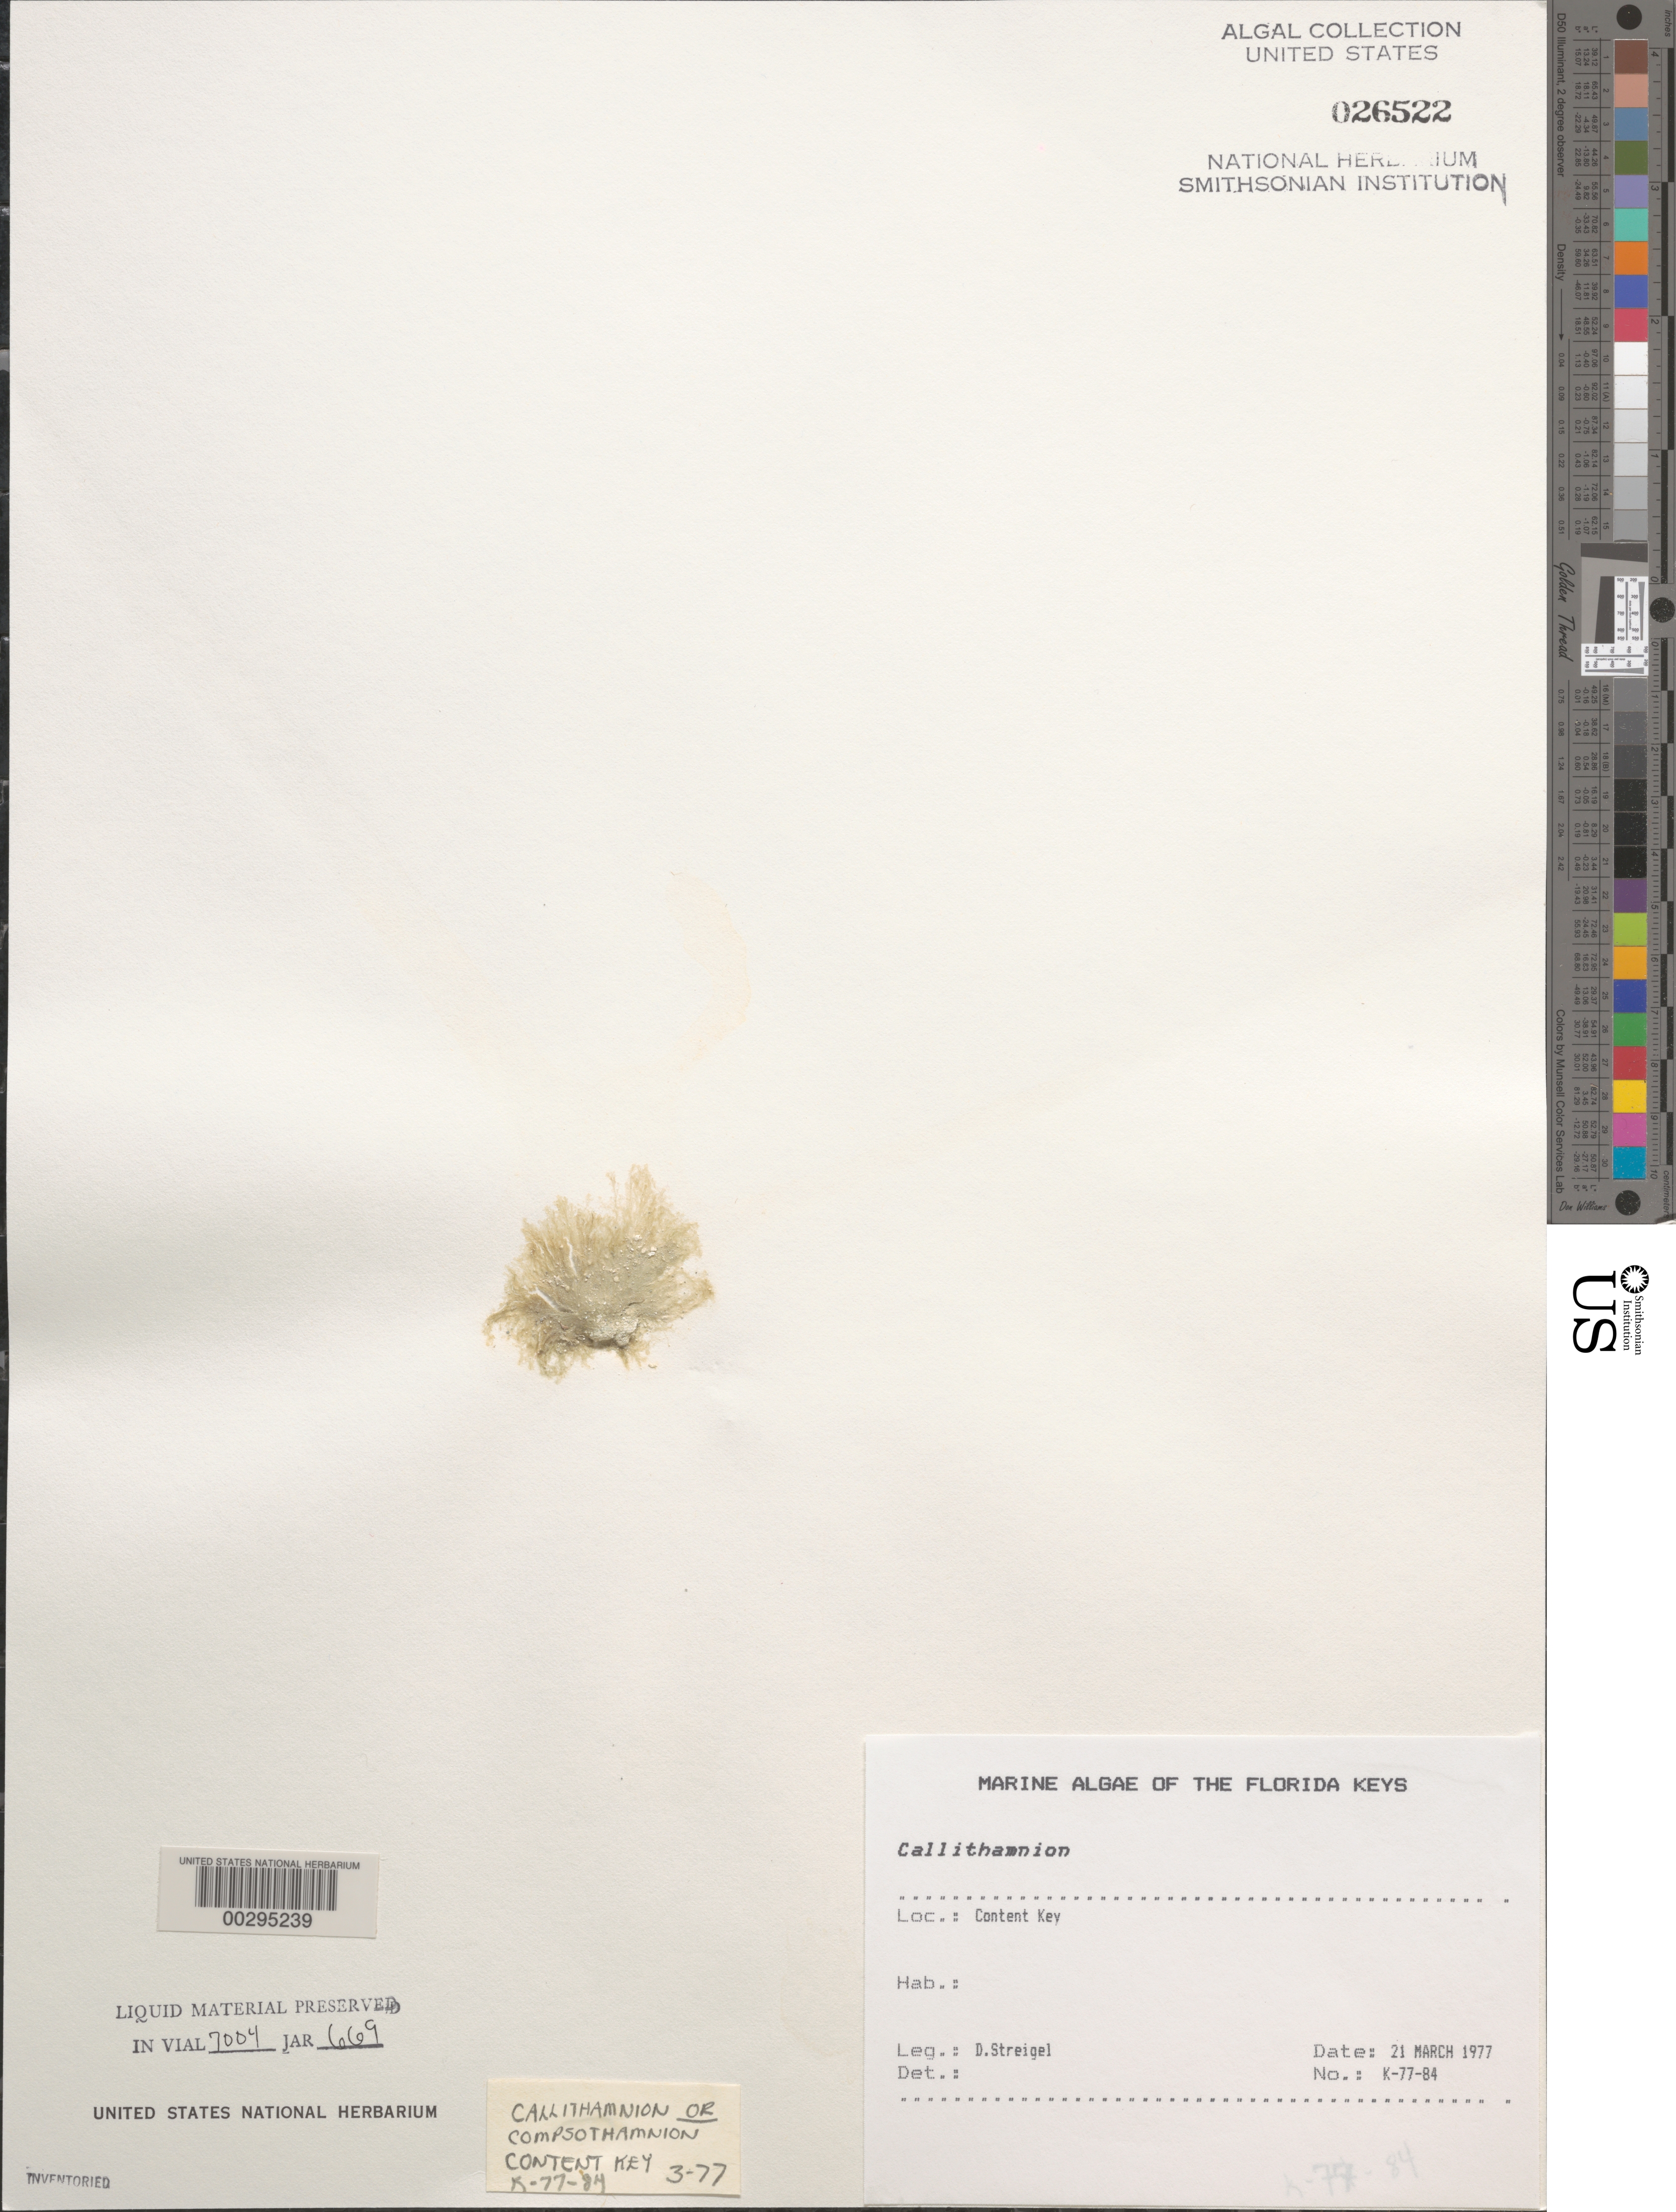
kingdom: Plantae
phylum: Rhodophyta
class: Florideophyceae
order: Ceramiales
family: Callithamniaceae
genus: Callithamnion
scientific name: Callithamnion sp.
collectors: D. Streigel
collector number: B-77-84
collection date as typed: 21 Mar 1977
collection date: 1977-03-21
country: United States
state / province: Florida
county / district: Monroe County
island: Content Keys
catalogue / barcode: US 26522